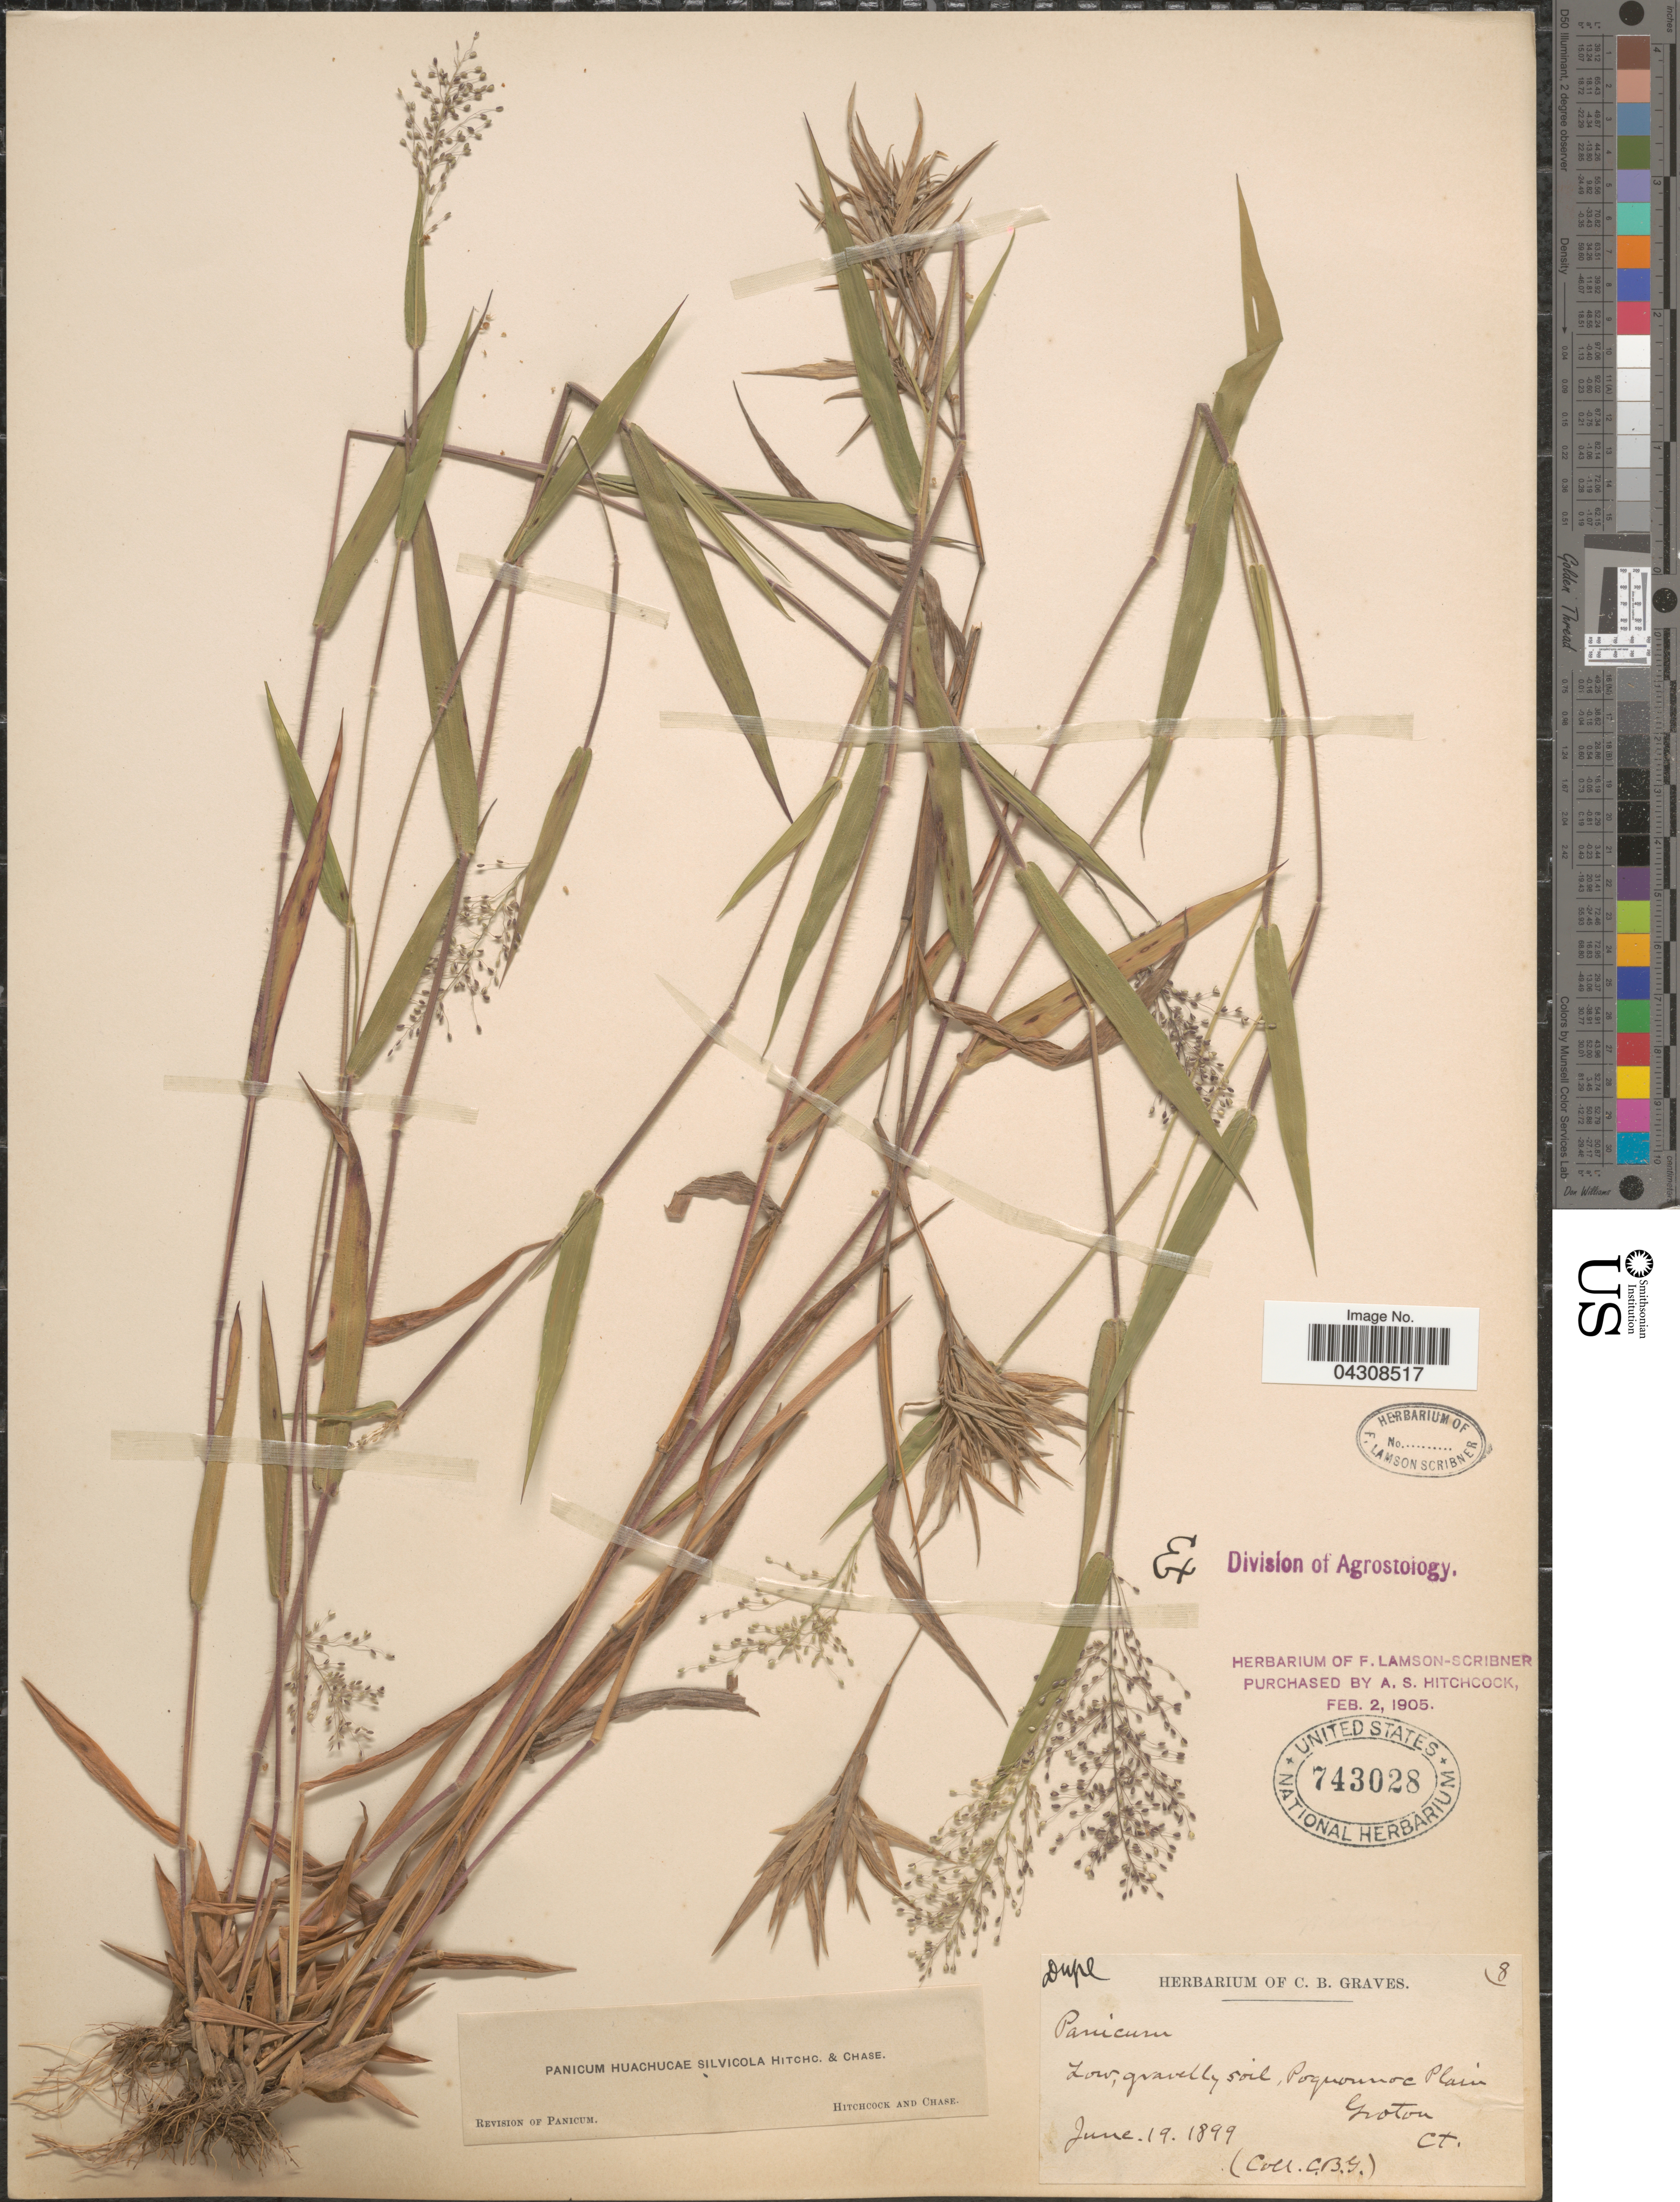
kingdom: Plantae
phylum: Tracheophyta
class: Liliopsida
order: Poales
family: Poaceae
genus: Dichanthelium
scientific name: Dichanthelium acuminatum var. acuminatum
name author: (Sw.) Gould & C.A. Clark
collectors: C. Graves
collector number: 8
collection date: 1899-06-19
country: United States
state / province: Connecticut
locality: Low, gravelly soil, Poquonnoc Plain, Groton.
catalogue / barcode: US 743028